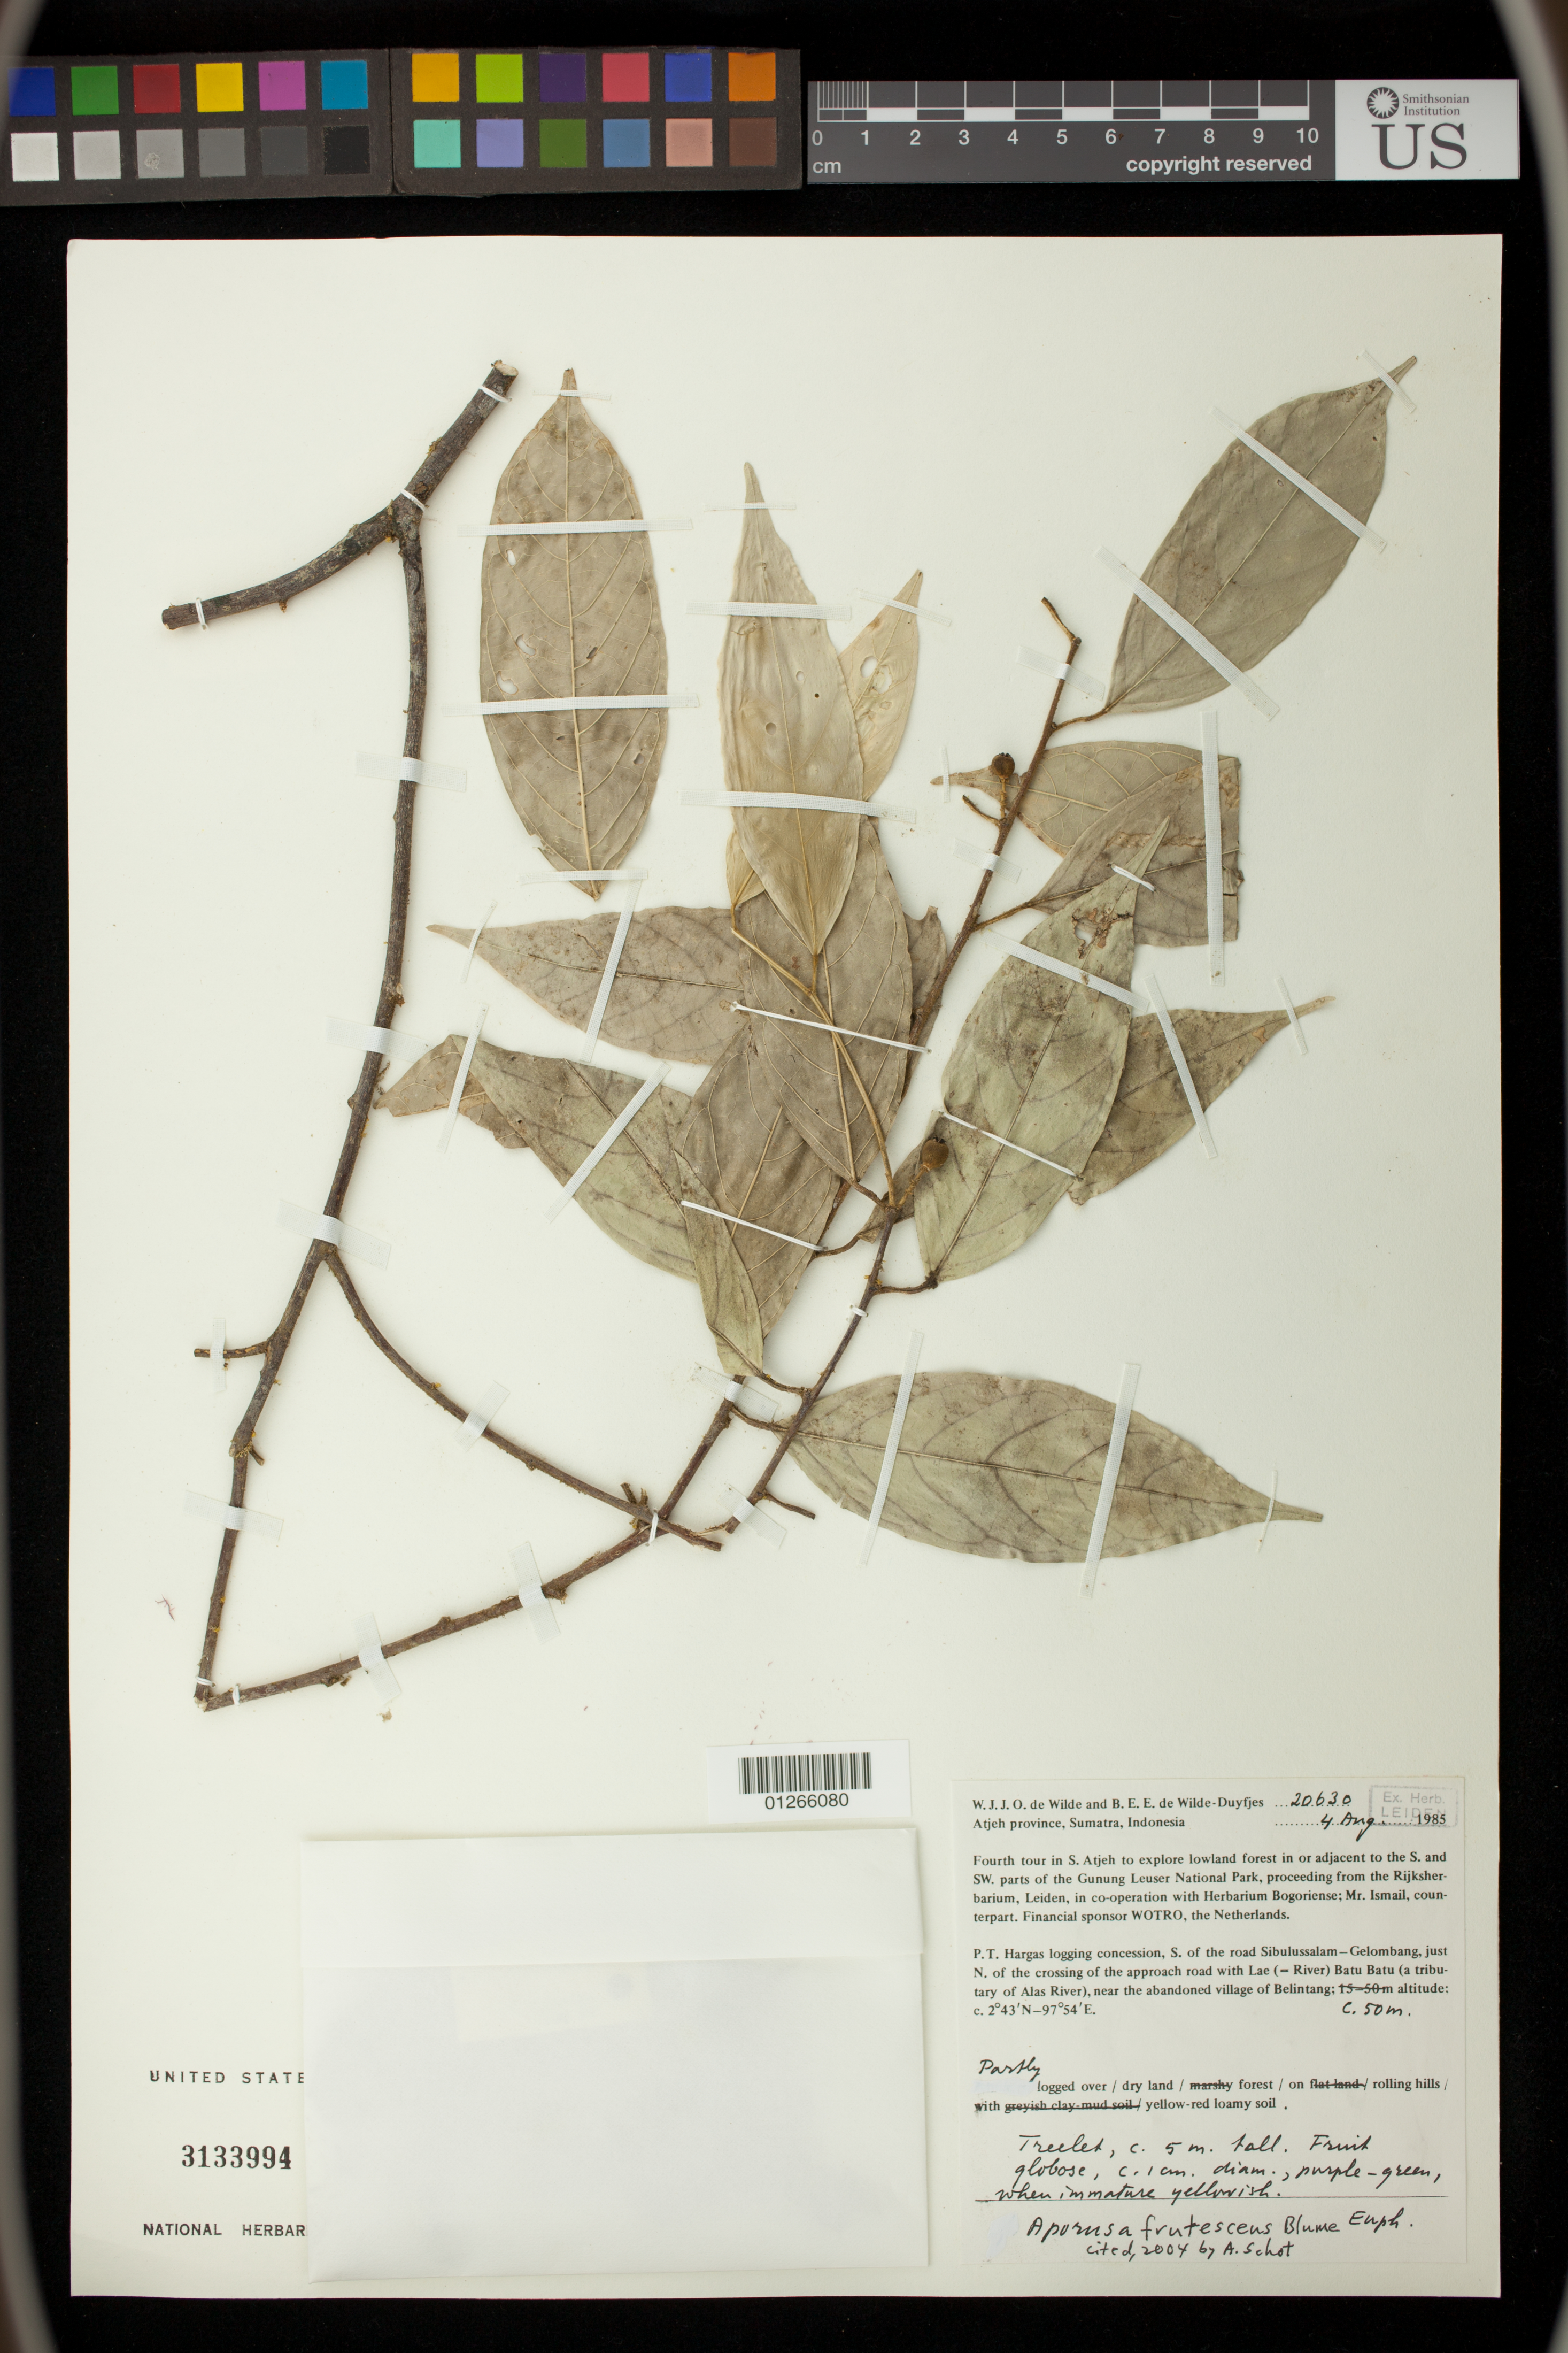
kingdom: Plantae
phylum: Tracheophyta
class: Magnoliopsida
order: Malpighiales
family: Phyllanthaceae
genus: Aporosa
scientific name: Aporosa frutescens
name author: Blume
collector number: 20630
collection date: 1985-08-04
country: Indonesia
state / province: Sumatra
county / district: Aceh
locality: Atjeh province, Sumatra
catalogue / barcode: US 3133994